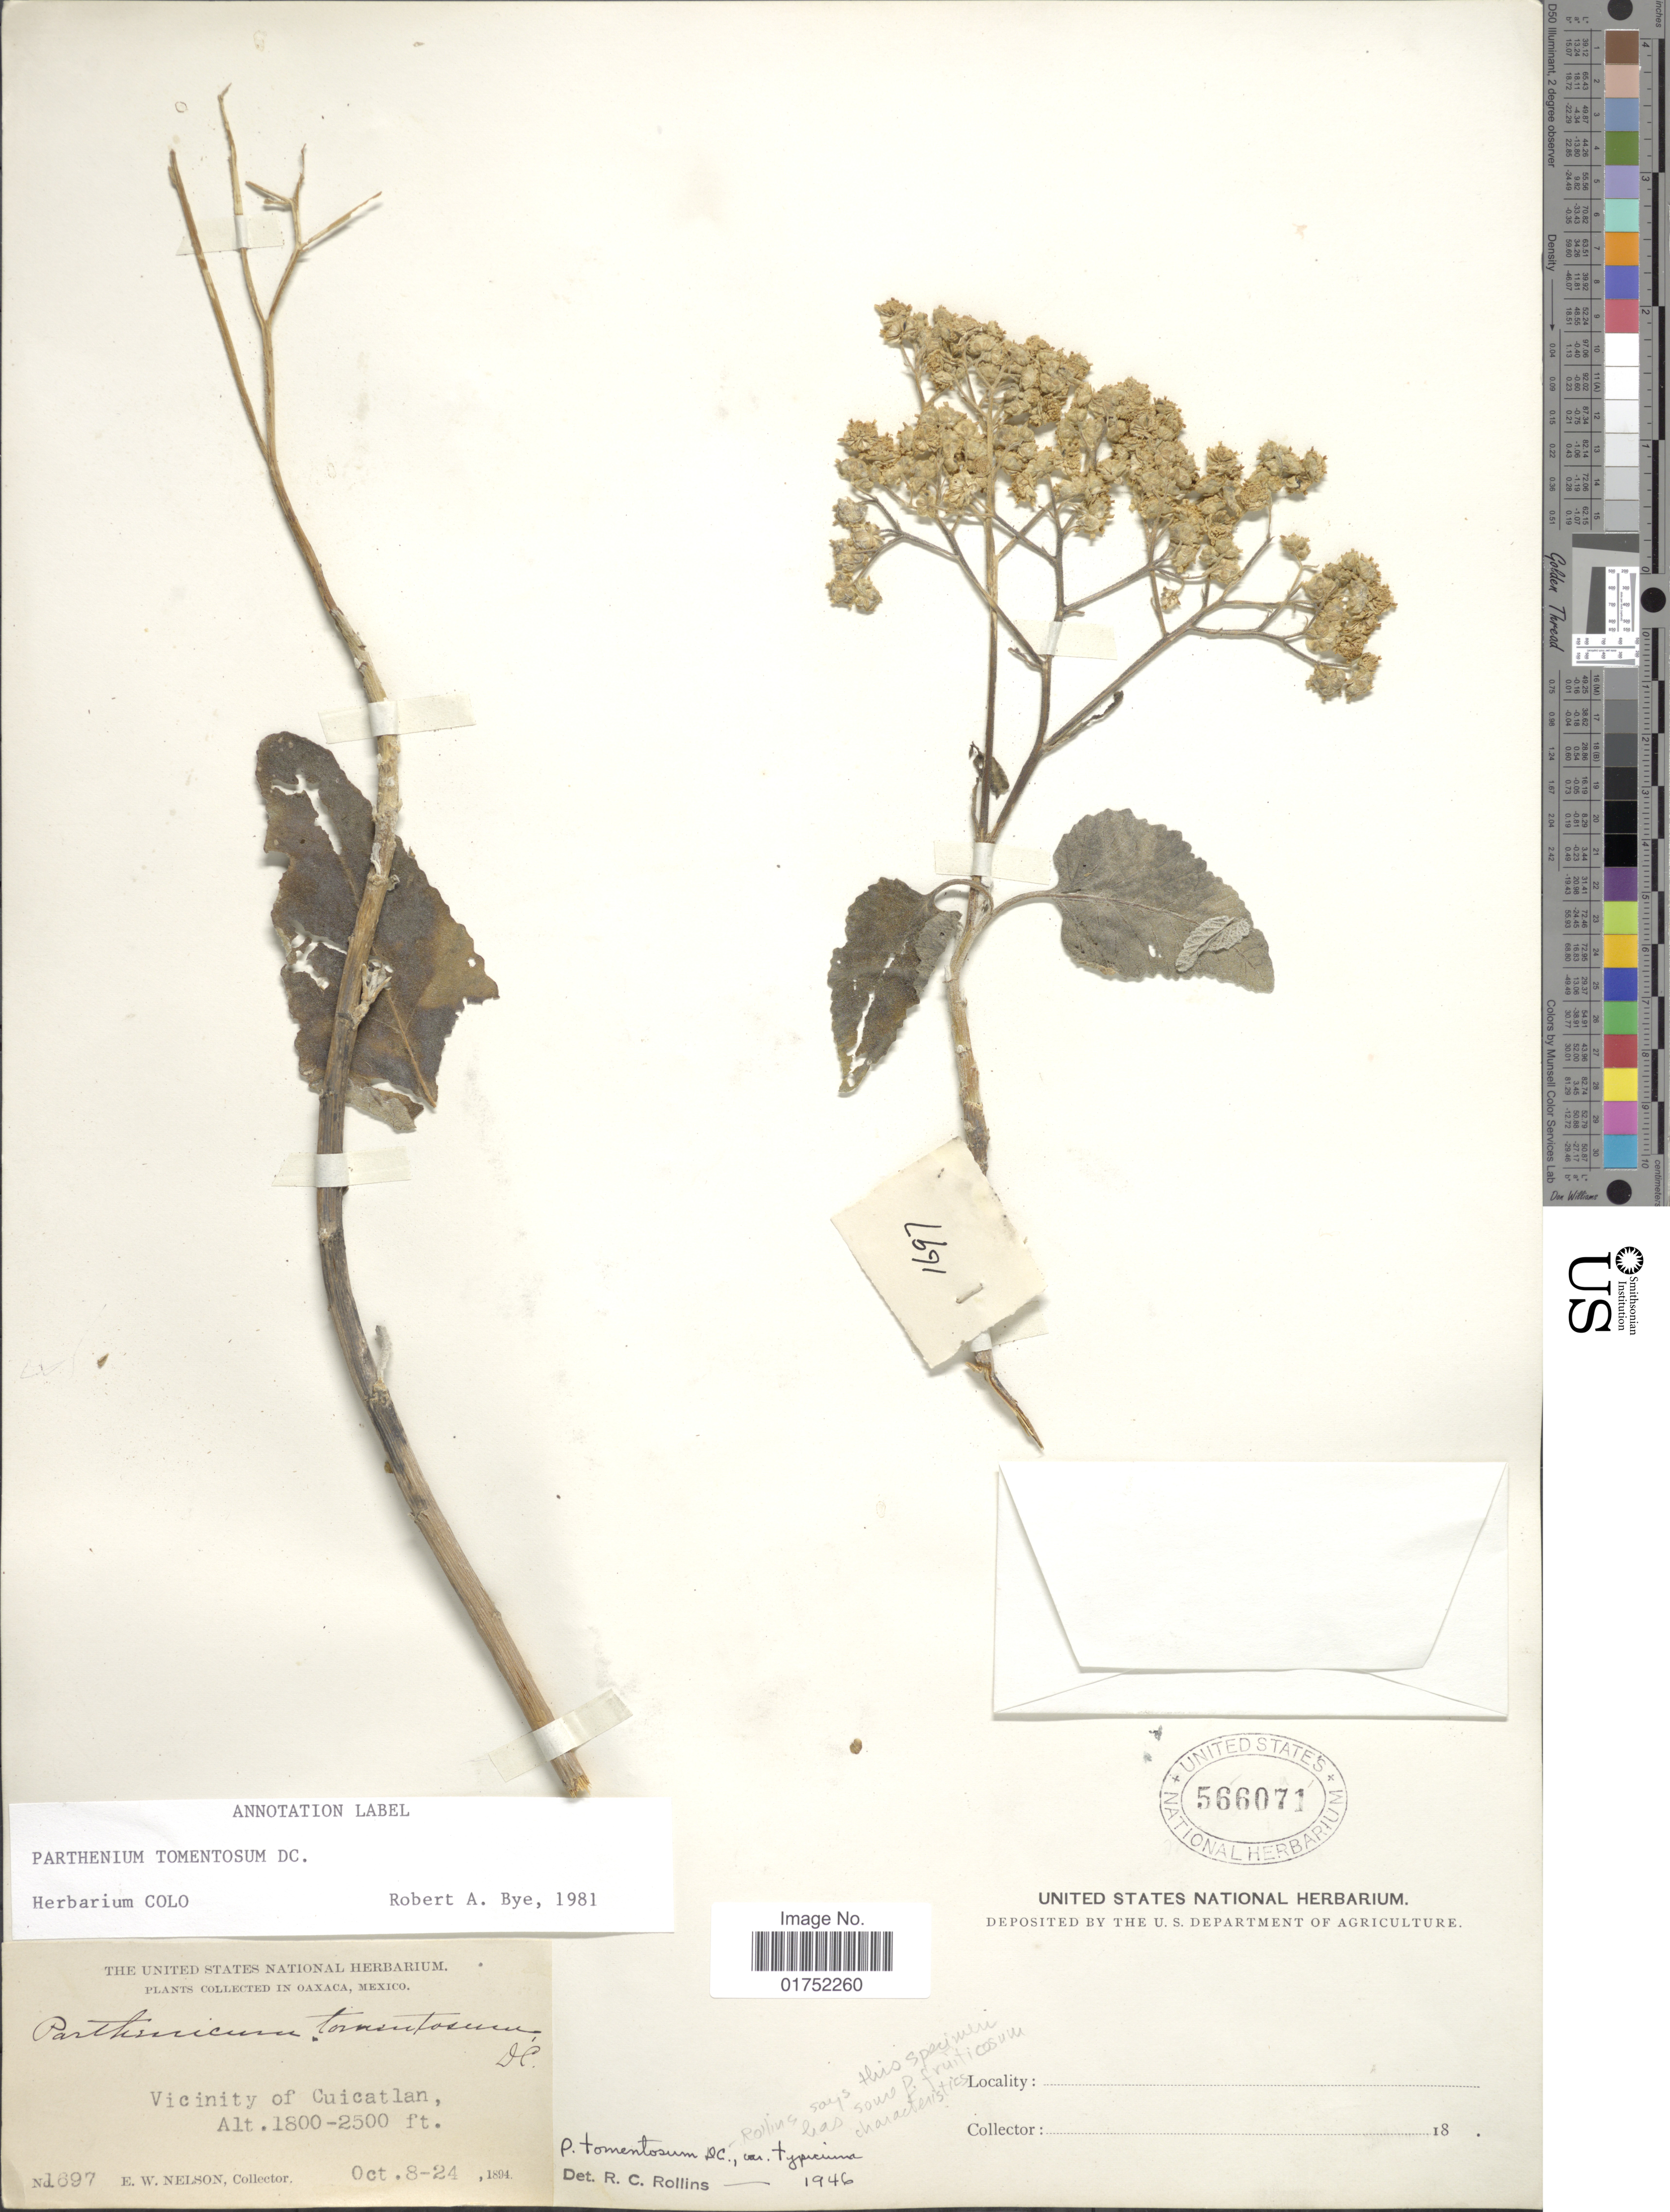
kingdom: Plantae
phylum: Tracheophyta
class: Magnoliopsida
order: Asterales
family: Asteraceae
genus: Parthenium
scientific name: Parthenium tomentosum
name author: DC.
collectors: E. W. Nelson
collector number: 1897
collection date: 1894-10-08/1894-10-24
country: Mexico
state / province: Oaxaca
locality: Vicinity of Cuicatlan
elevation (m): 549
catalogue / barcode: US 566071